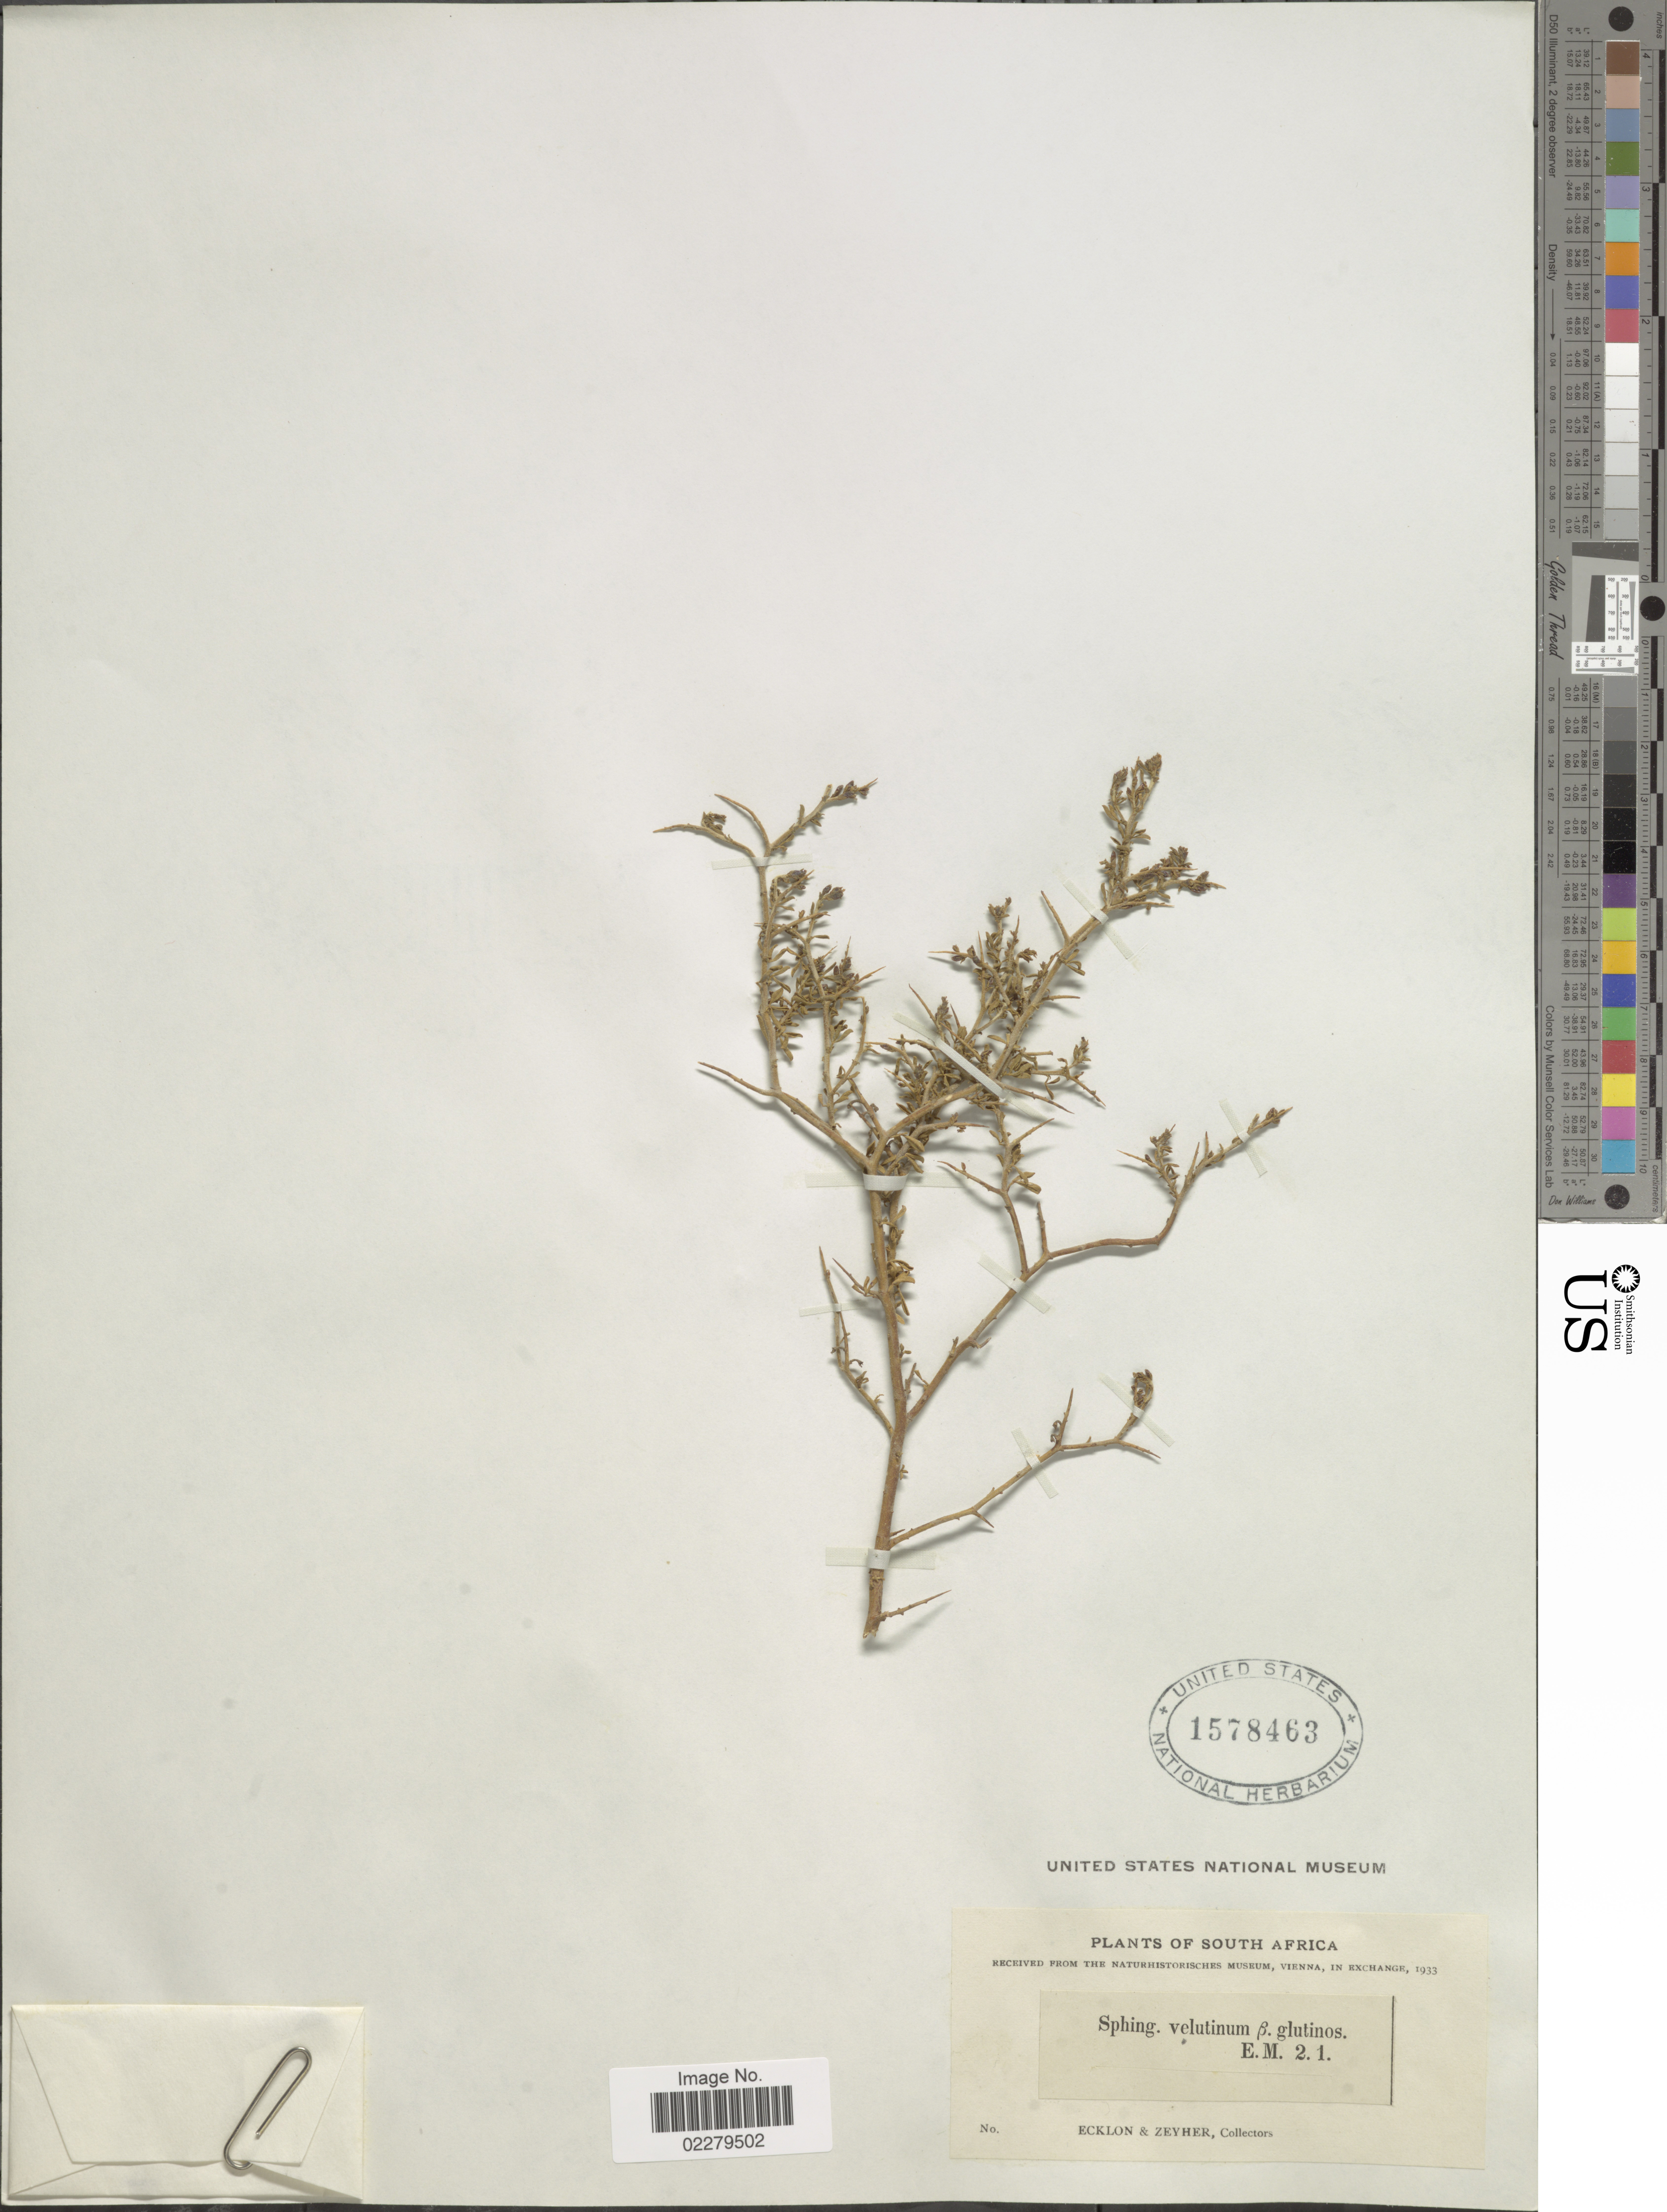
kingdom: Plantae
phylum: Tracheophyta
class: Magnoliopsida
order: Fabales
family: Fabaceae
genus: Melolobium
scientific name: Melolobium velutinum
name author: E. Mey.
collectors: -. Ecklon & -. Zeyher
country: South Africa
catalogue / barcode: US 1578463